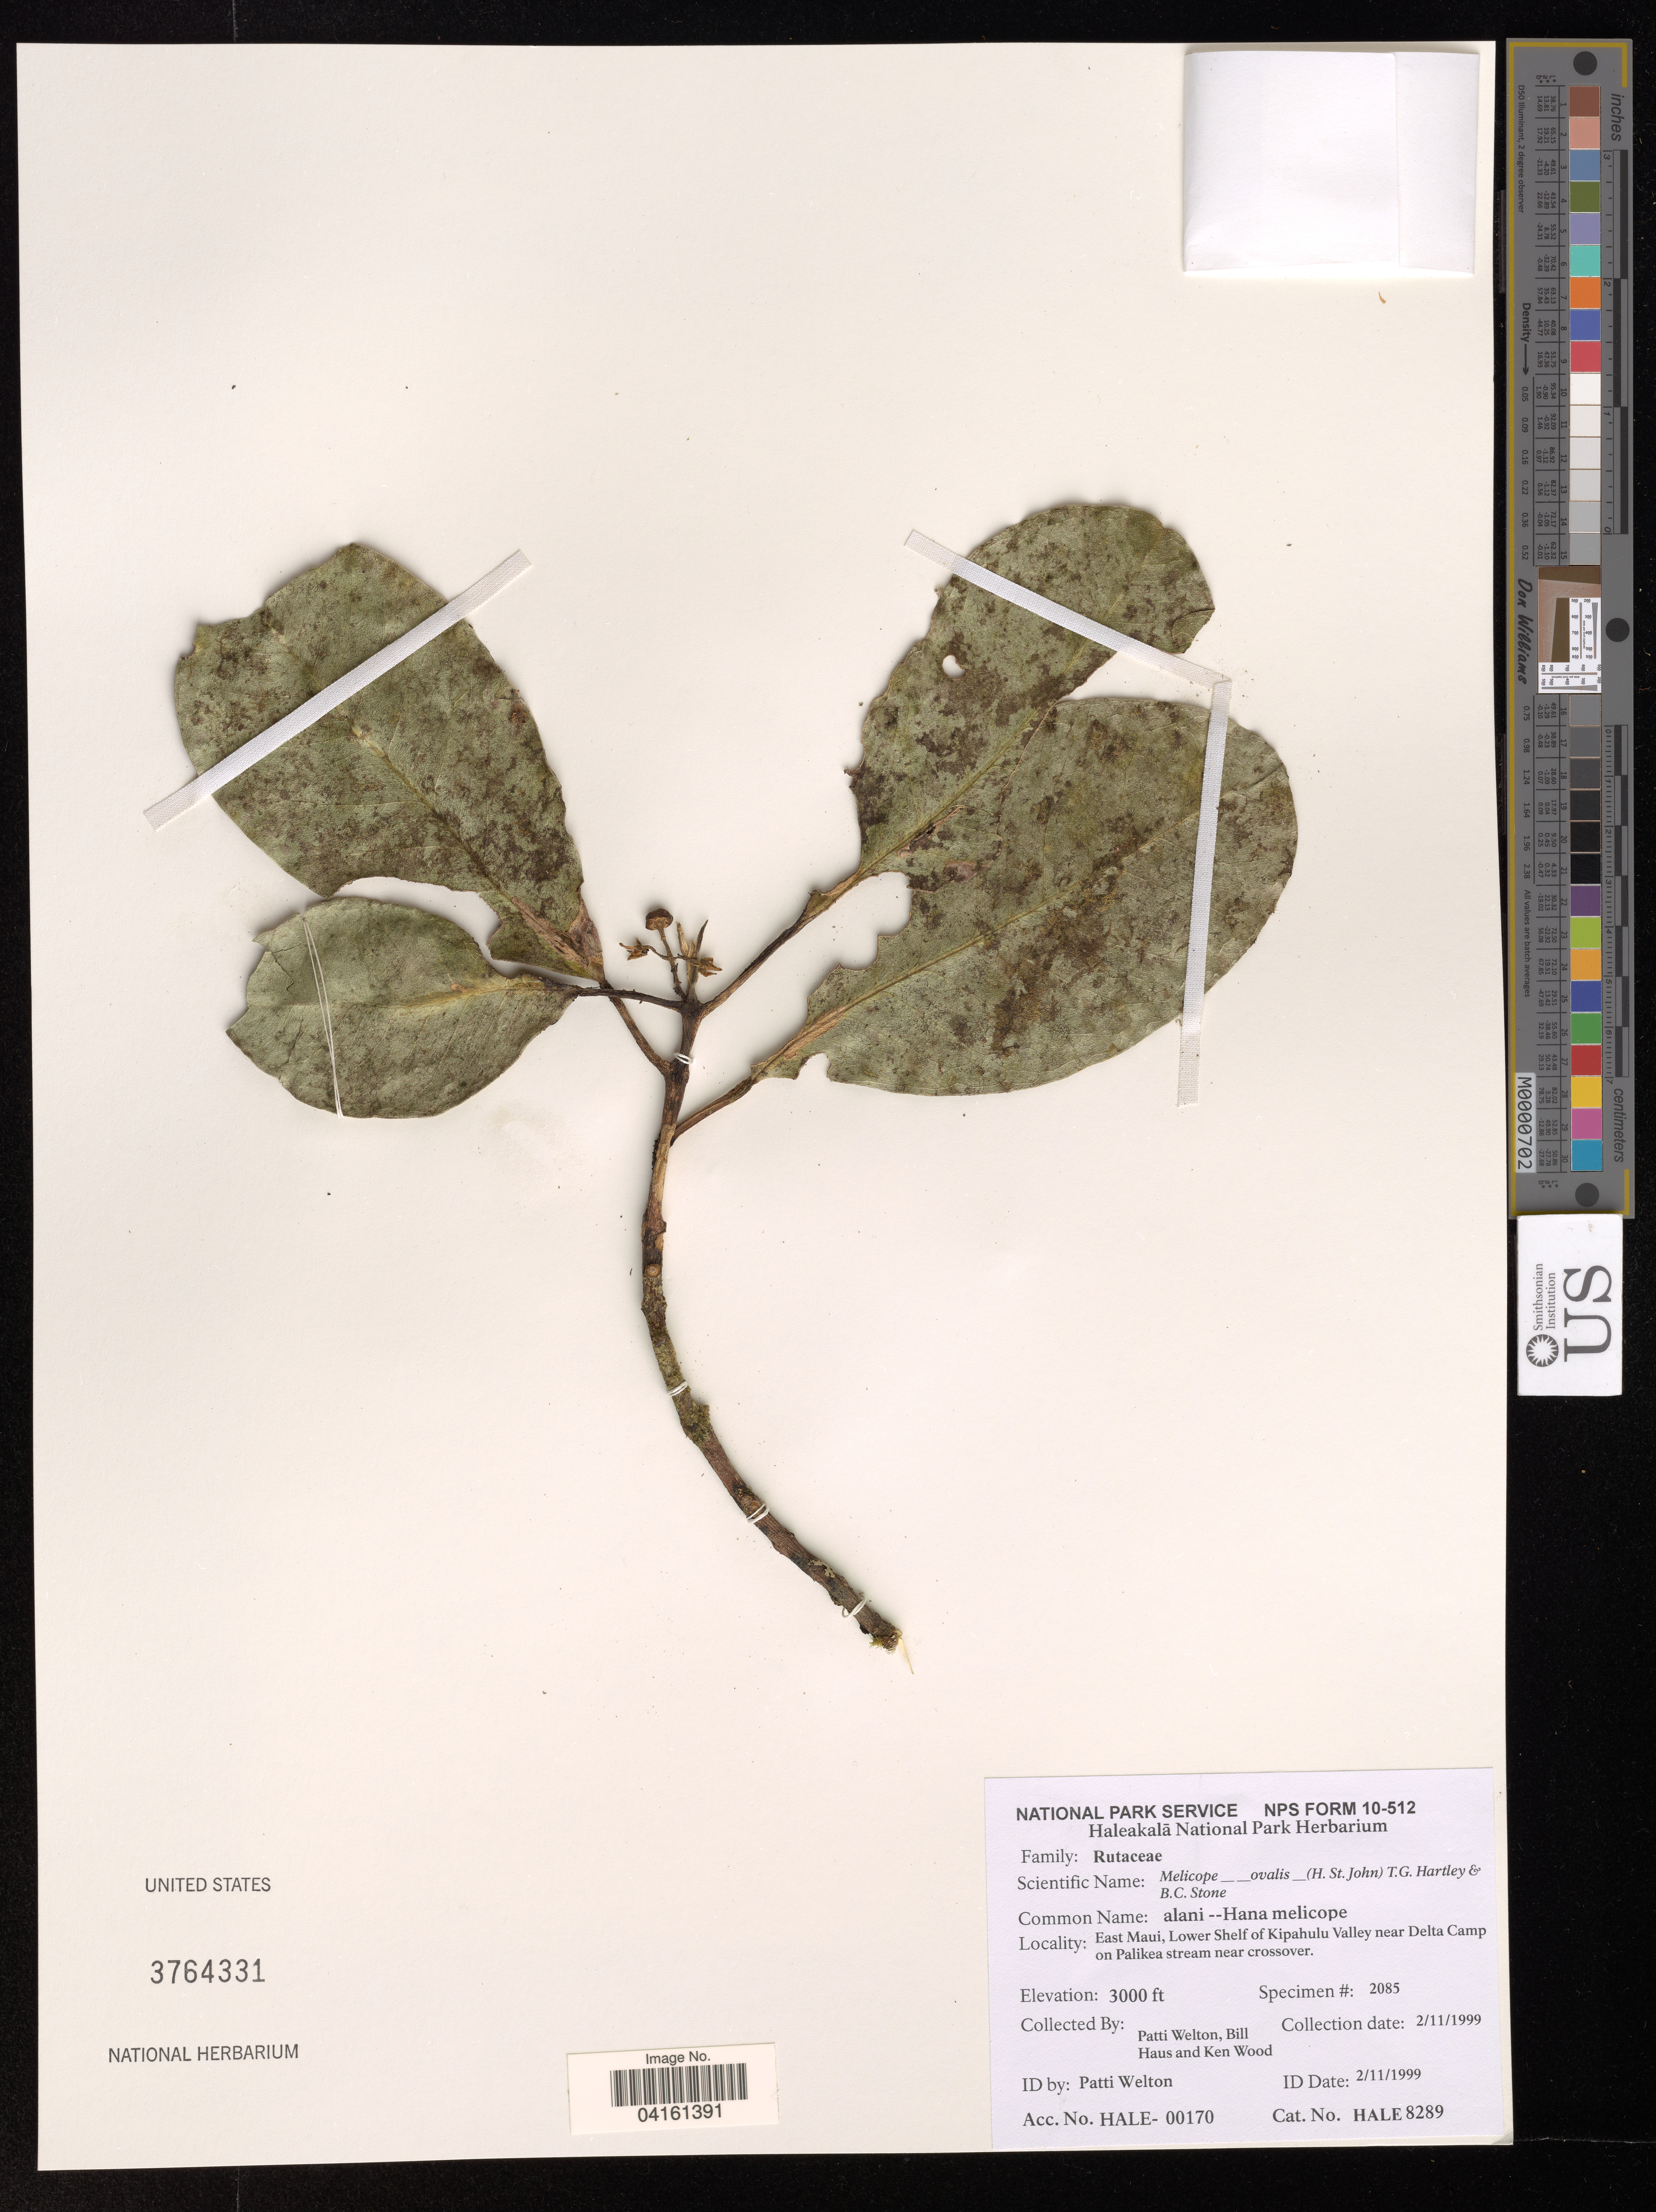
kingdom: Plantae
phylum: Tracheophyta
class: Magnoliopsida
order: Sapindales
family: Rutaceae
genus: Melicope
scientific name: Melicope ovalis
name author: (H. St. John) T.G. Hartley & B.C. Stone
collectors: P. Welton, B. Haus & K. R. Wood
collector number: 2085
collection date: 1999-02-11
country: United States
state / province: Hawaii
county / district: Maui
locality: East Maui, Lower Shelf of Kipahulu Valley near Delta Camp on Palikea stream near crossover.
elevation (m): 914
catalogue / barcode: US 3764331